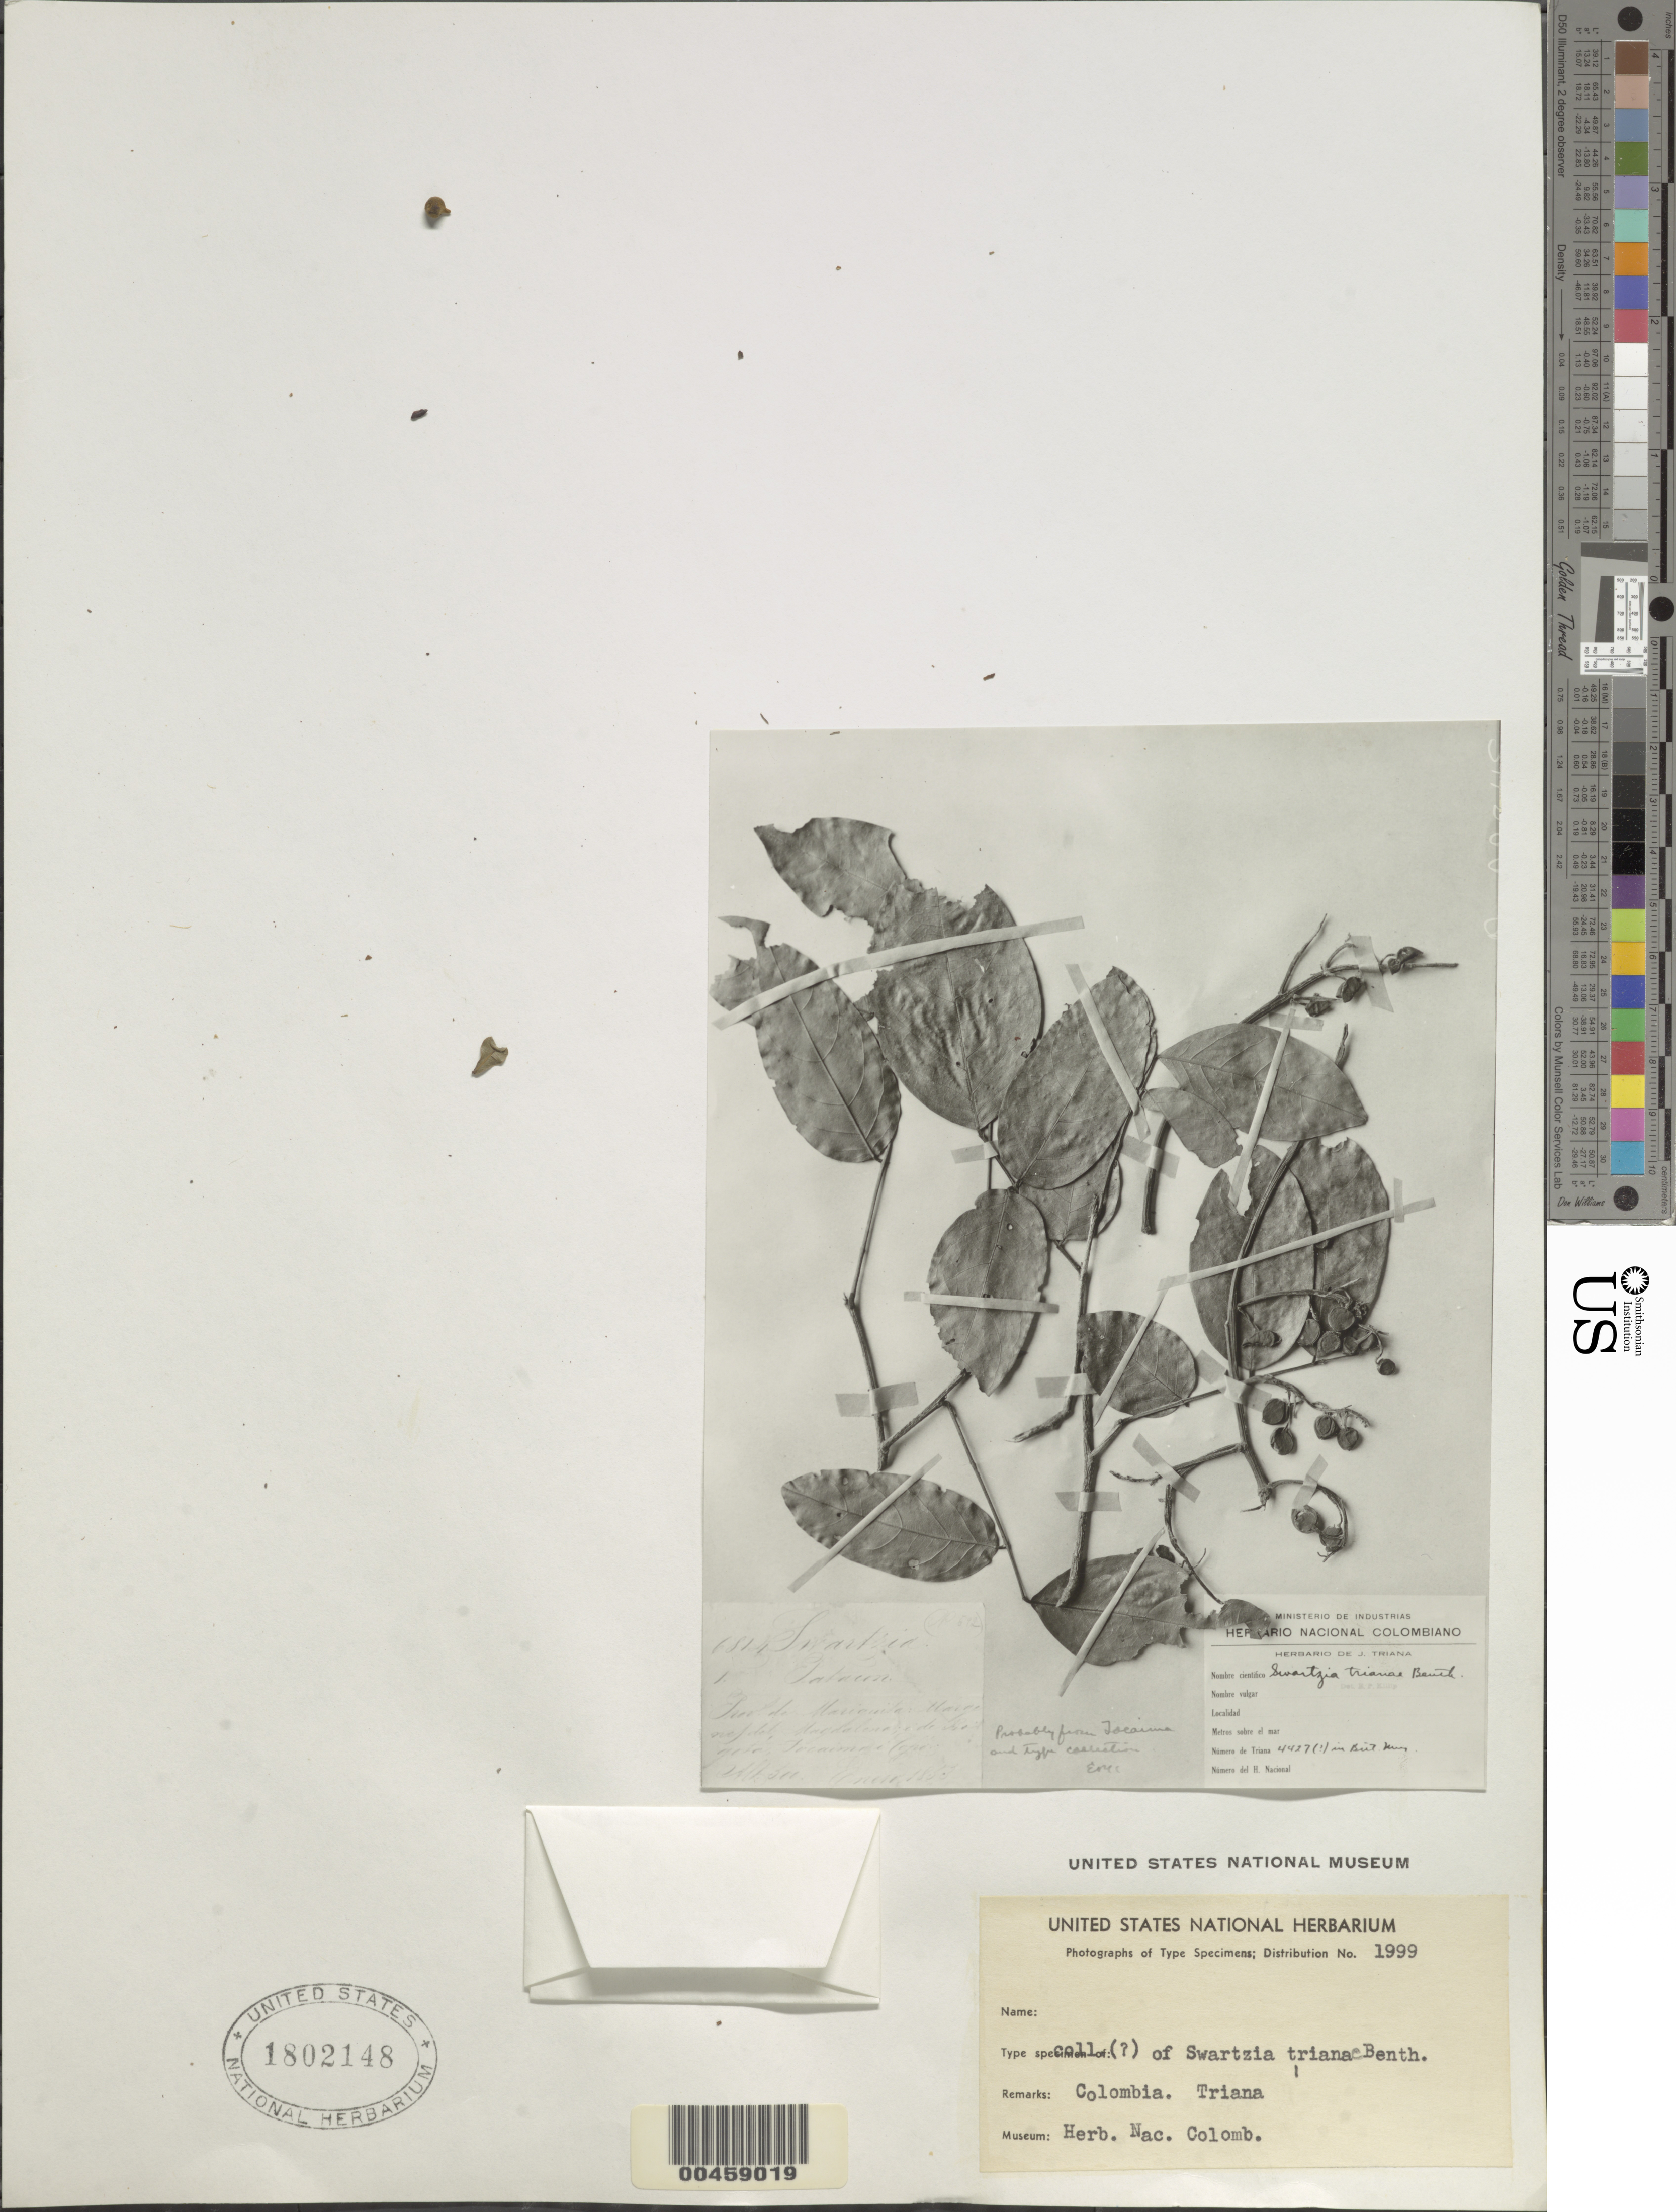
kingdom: Plantae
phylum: Tracheophyta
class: Magnoliopsida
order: Fabales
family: Fabaceae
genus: Swartzia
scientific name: Swartzia trianae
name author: Benth. in Mart.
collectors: Triana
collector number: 4427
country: Colombia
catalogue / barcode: US 1802148